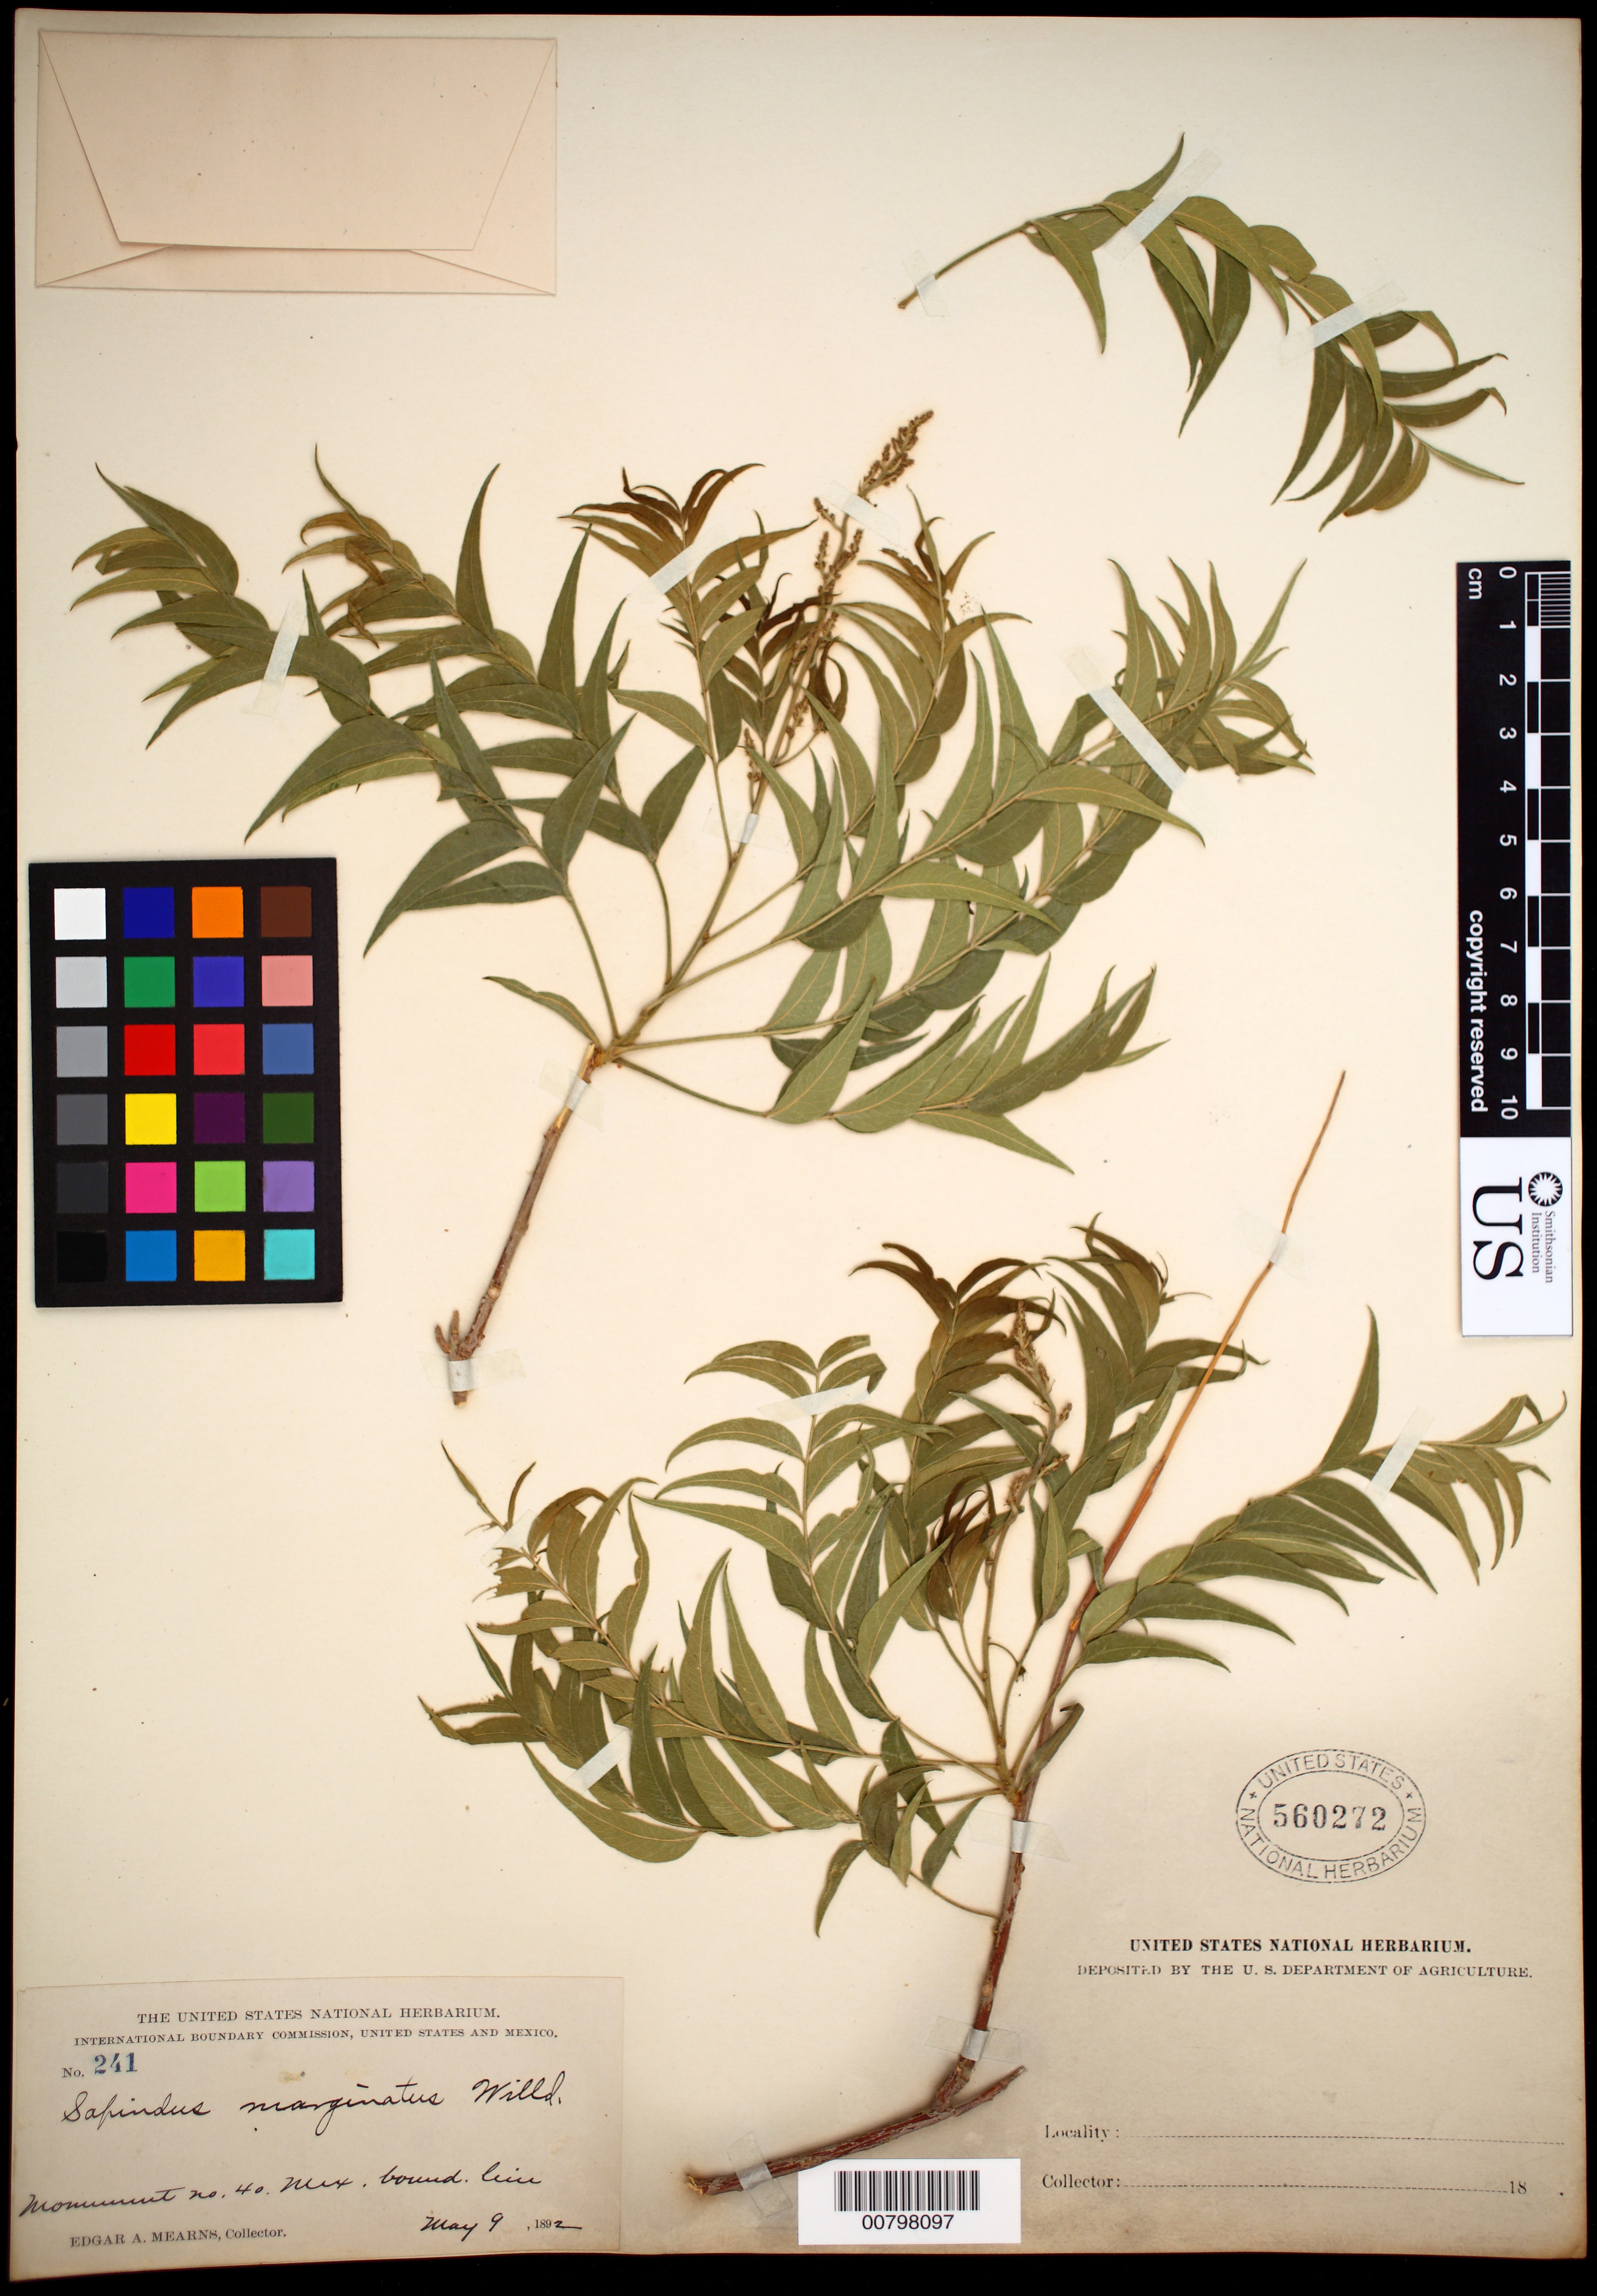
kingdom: Plantae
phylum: Tracheophyta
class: Magnoliopsida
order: Sapindales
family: Sapindaceae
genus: Sapindus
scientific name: Sapindus saponaria subsp. drummondii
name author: (Hook. & Arn.) A.E. Murray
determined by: Acevedo-Rodríguez, P., (BOT), Smithsonian Institution - National Museum of Natural History (UNITED STATES)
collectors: E. A. Mearns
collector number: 241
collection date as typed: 09 May 1892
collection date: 1892-05-09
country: United States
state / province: Arizona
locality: Monument no. 40, Mexico boundary line.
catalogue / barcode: US 560272